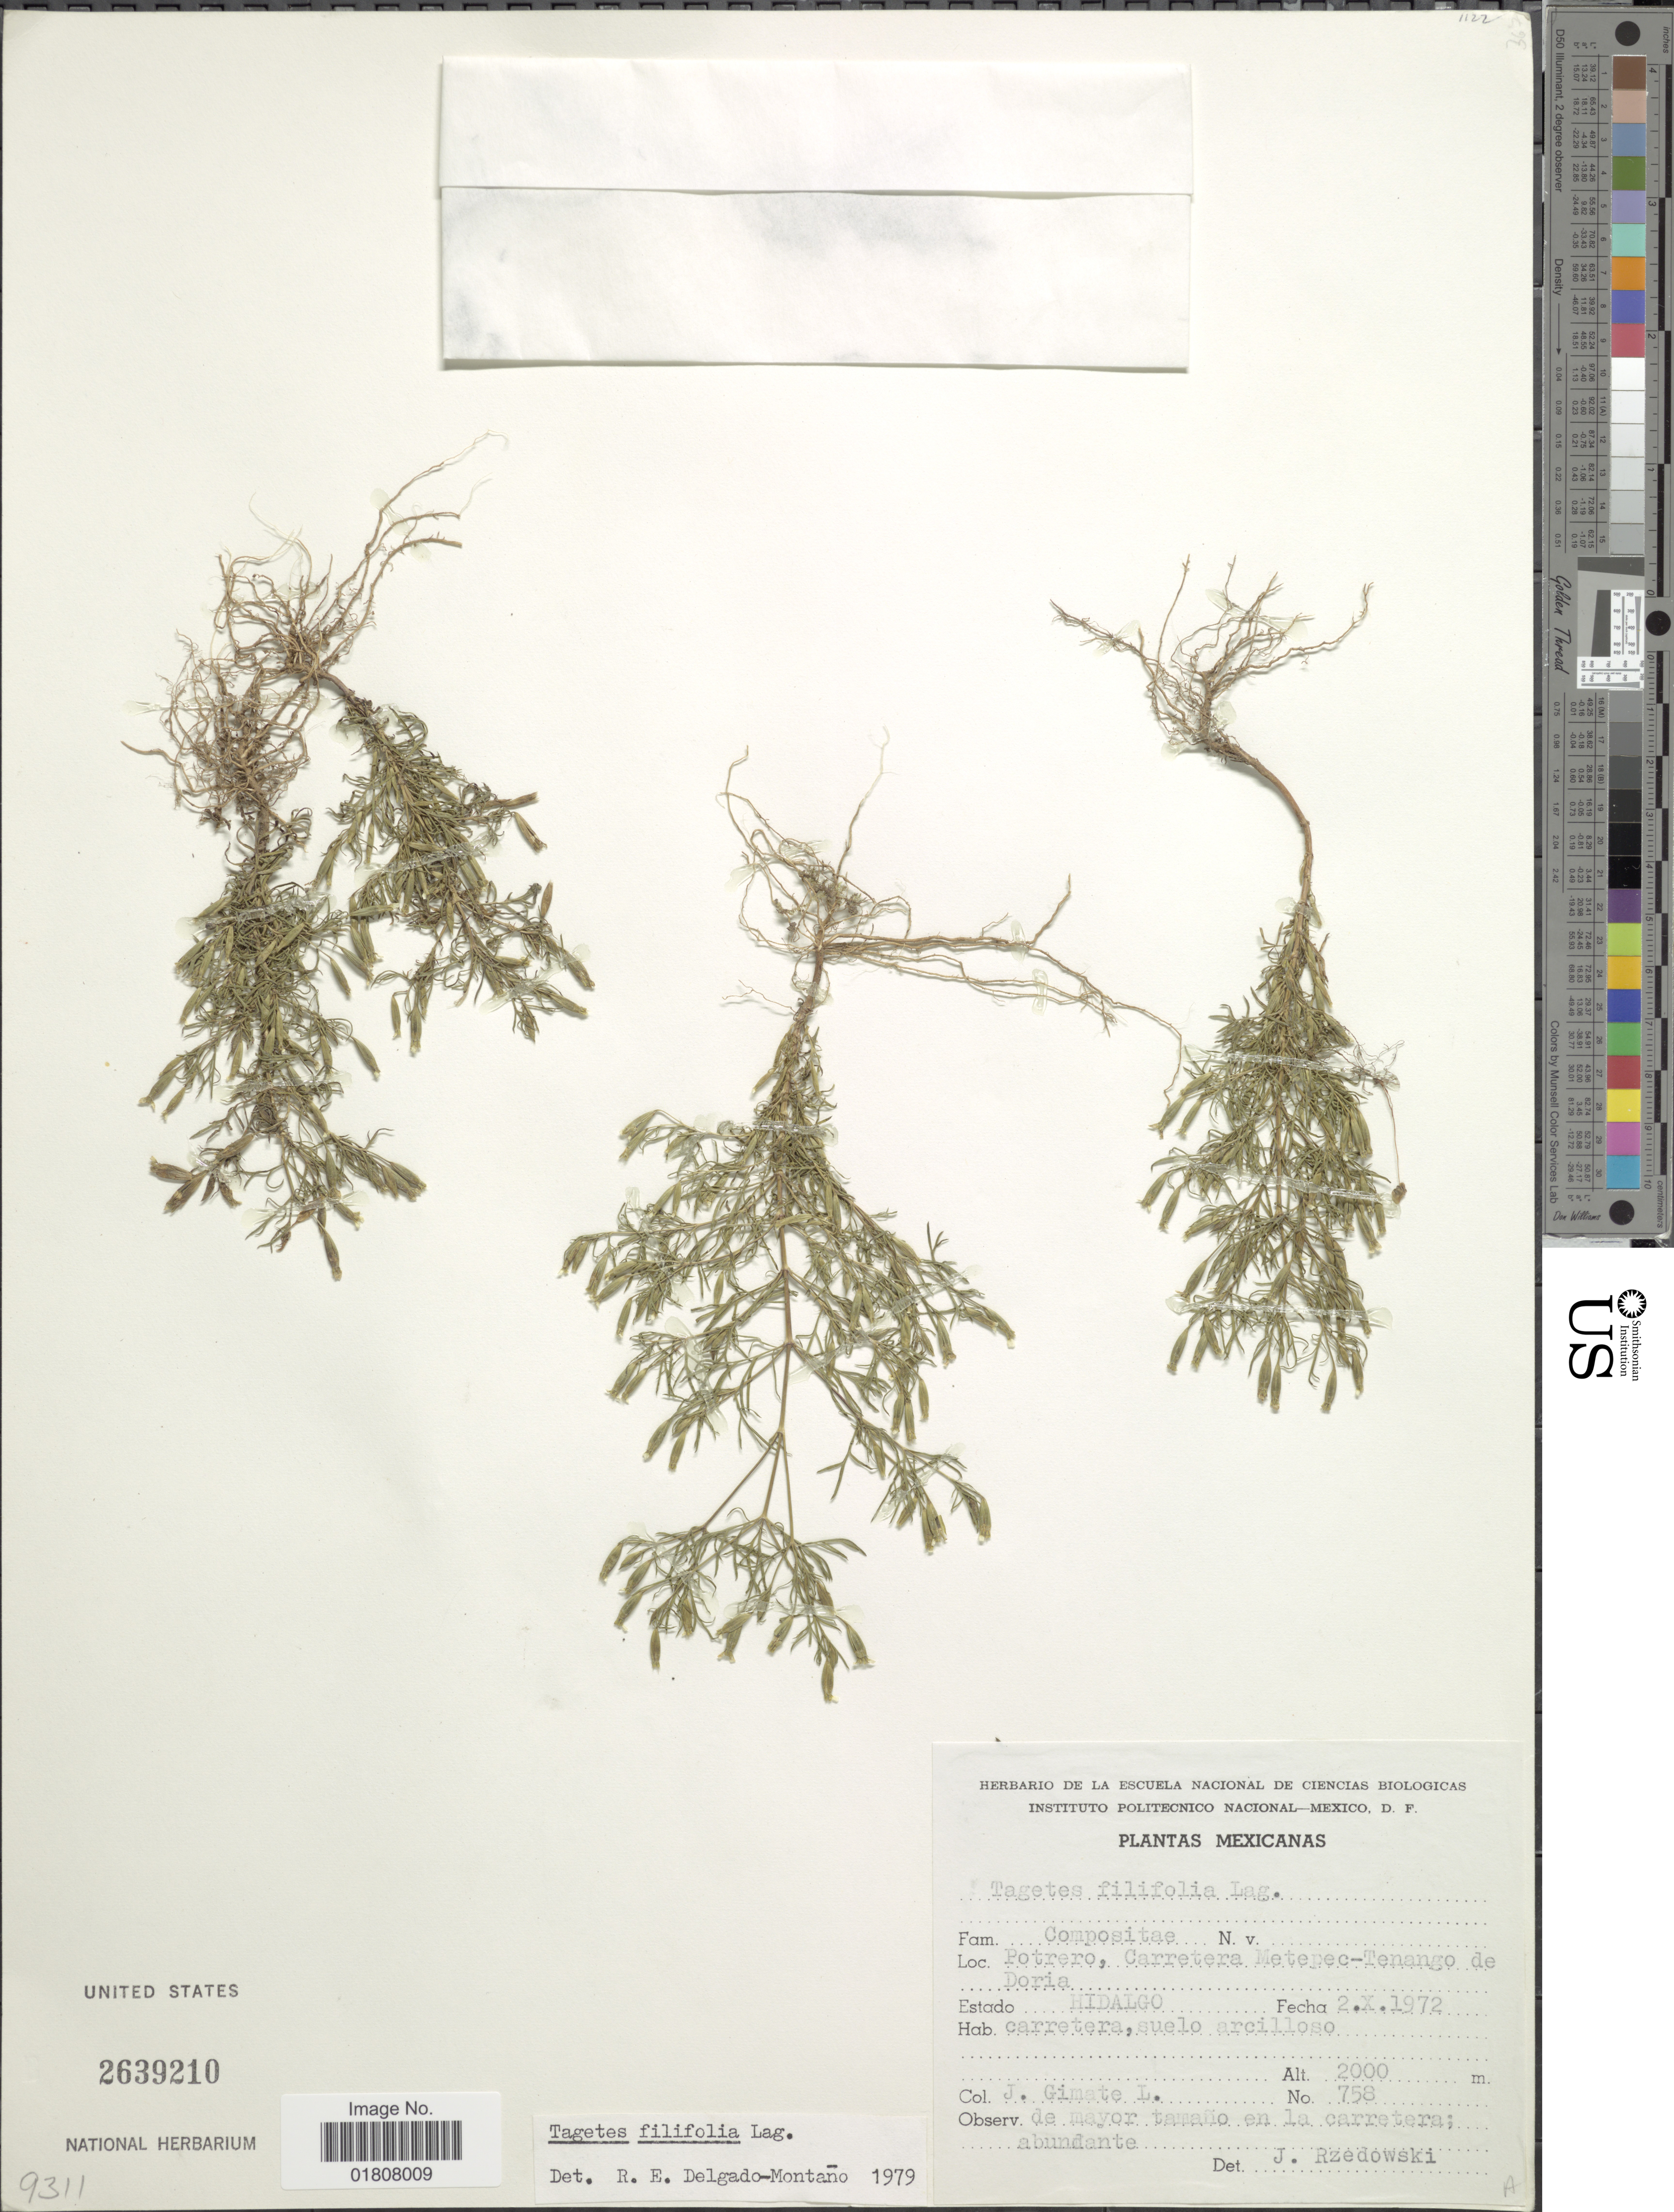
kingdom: Plantae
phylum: Tracheophyta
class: Magnoliopsida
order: Asterales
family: Asteraceae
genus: Tagetes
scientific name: Tagetes filifolia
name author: Lag.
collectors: J. Gimate L.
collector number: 758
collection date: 1972-10-02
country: Mexico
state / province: Hidalgo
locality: Potrero, Carretera Metepec-Tenango de Doria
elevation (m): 2000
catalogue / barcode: US 2639210